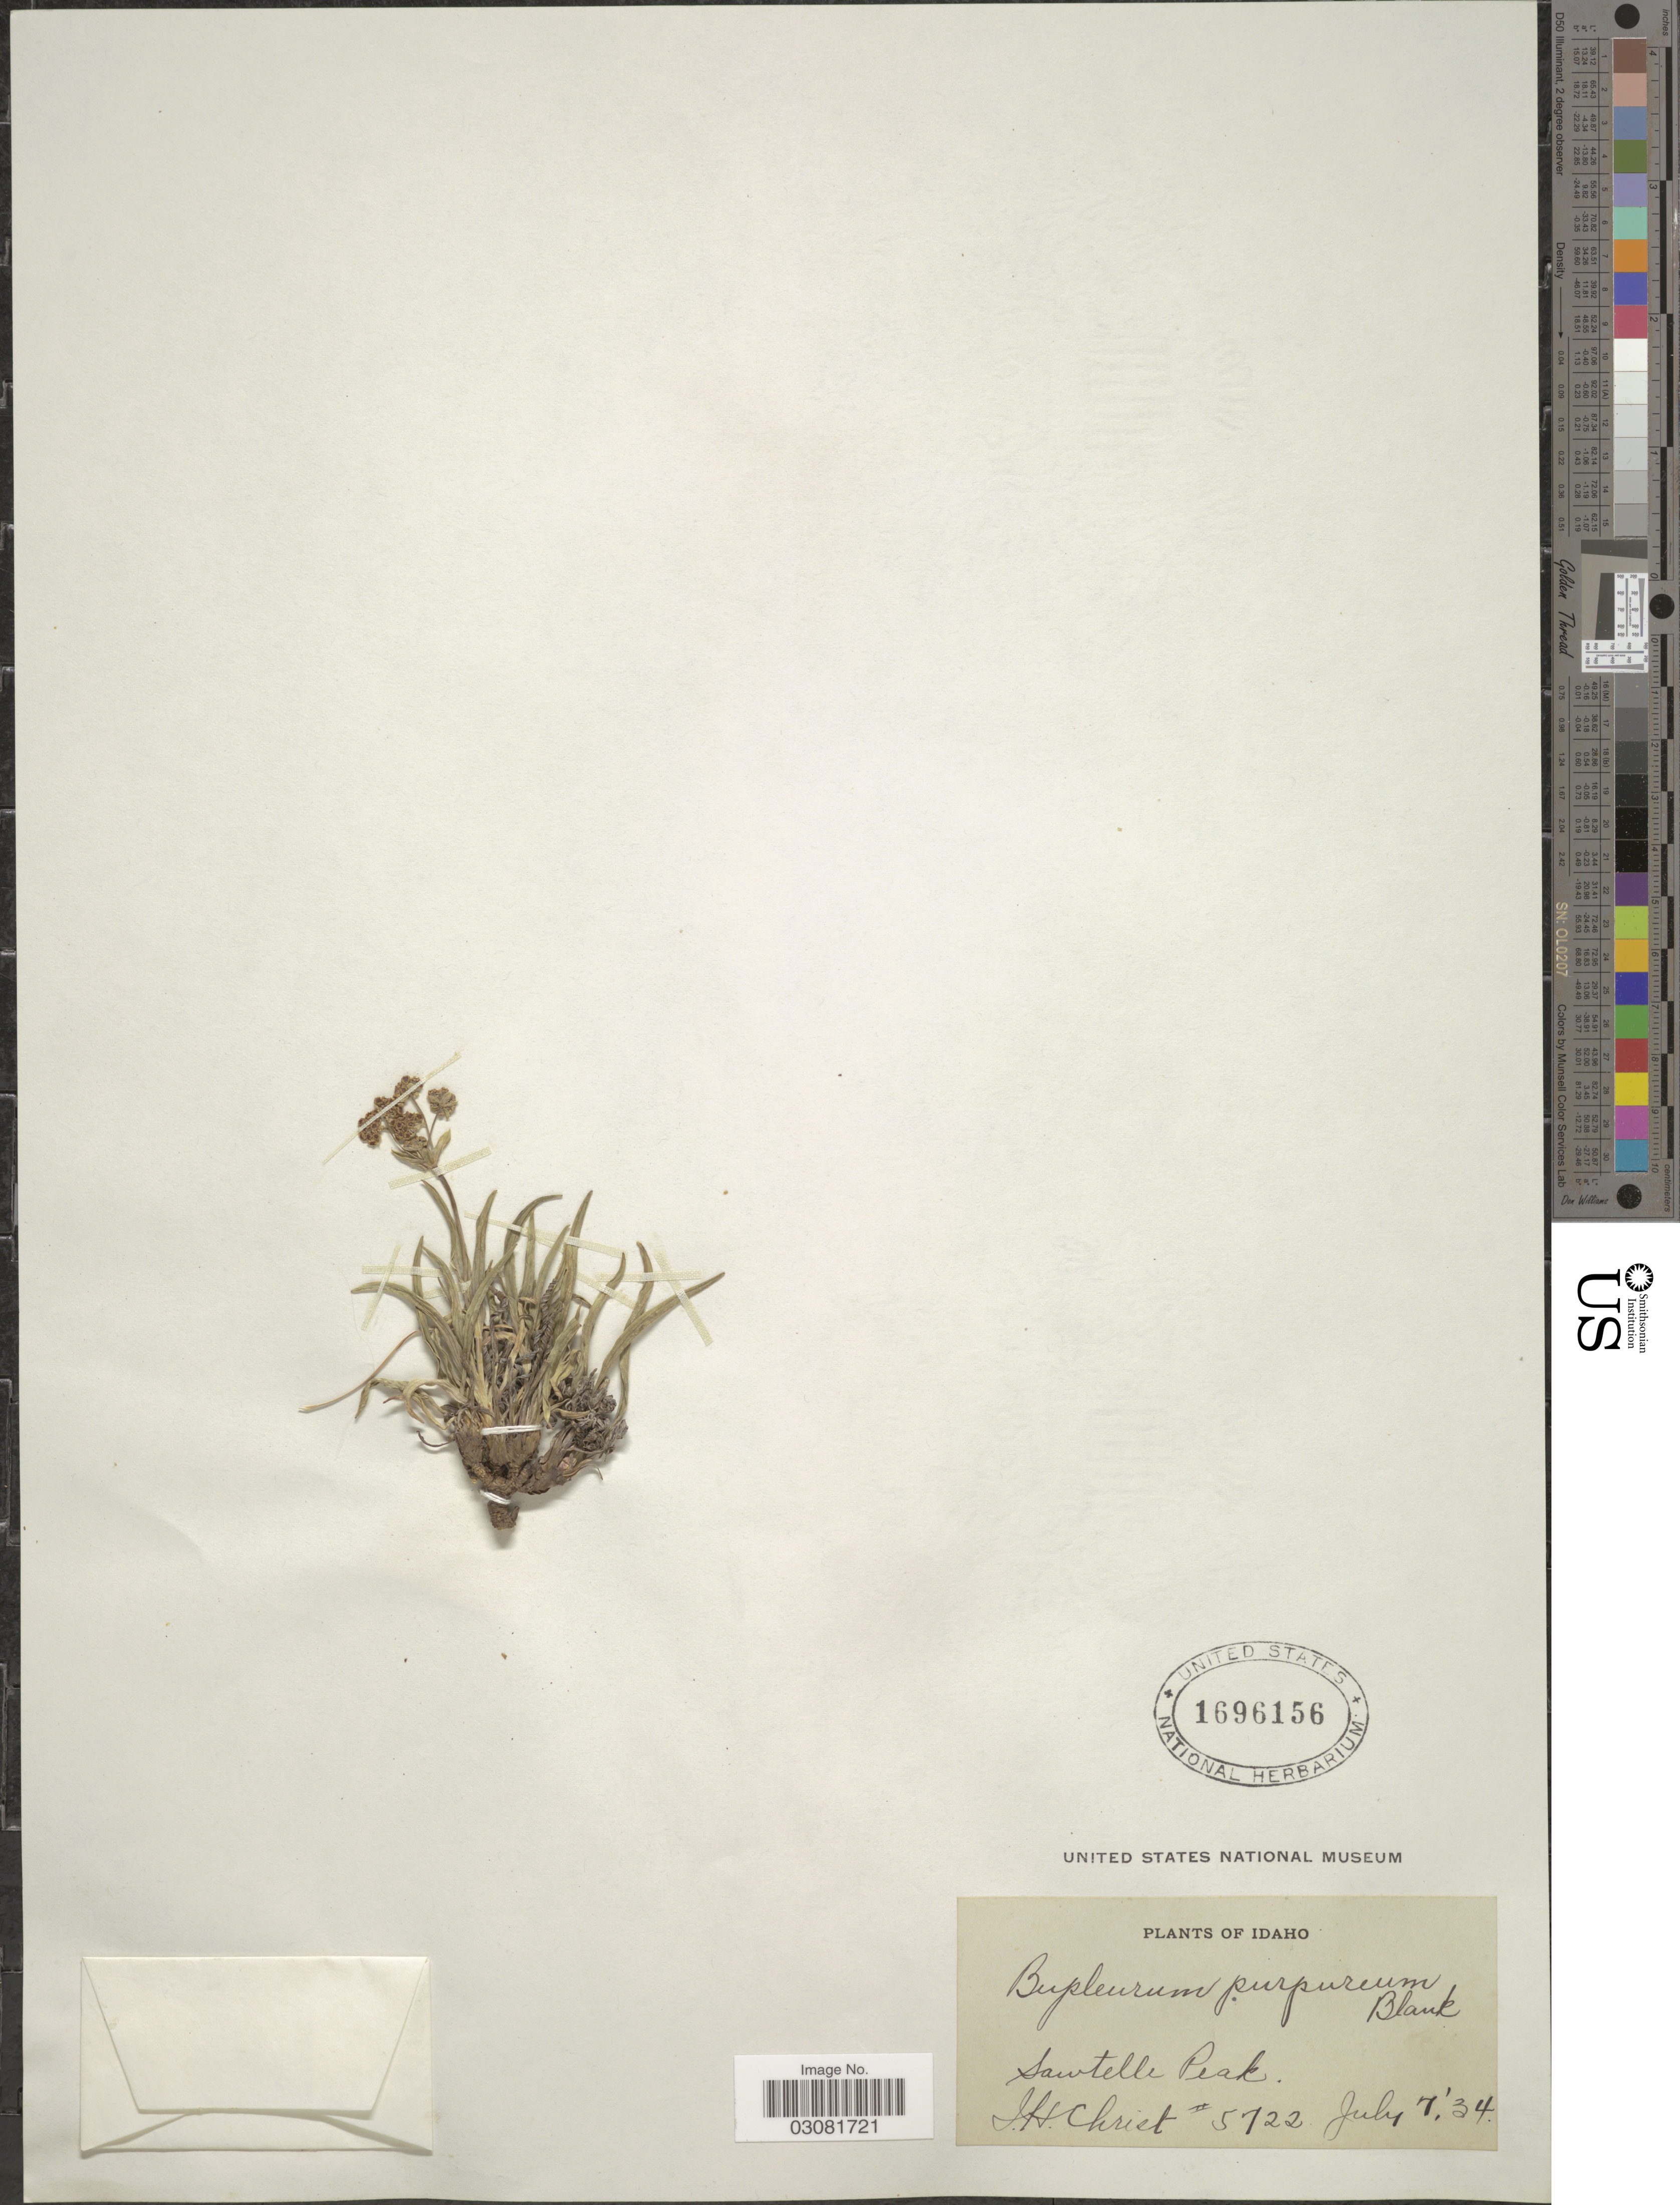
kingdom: Plantae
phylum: Tracheophyta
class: Magnoliopsida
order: Apiales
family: Apiaceae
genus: Bupleurum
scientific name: Bupleurum purpureum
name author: Blank.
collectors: J. H. Christ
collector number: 5722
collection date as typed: Transcribed d/m/y: 7/7/34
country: United States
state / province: Idaho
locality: Sawtelle Peak.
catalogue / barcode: US 1696156